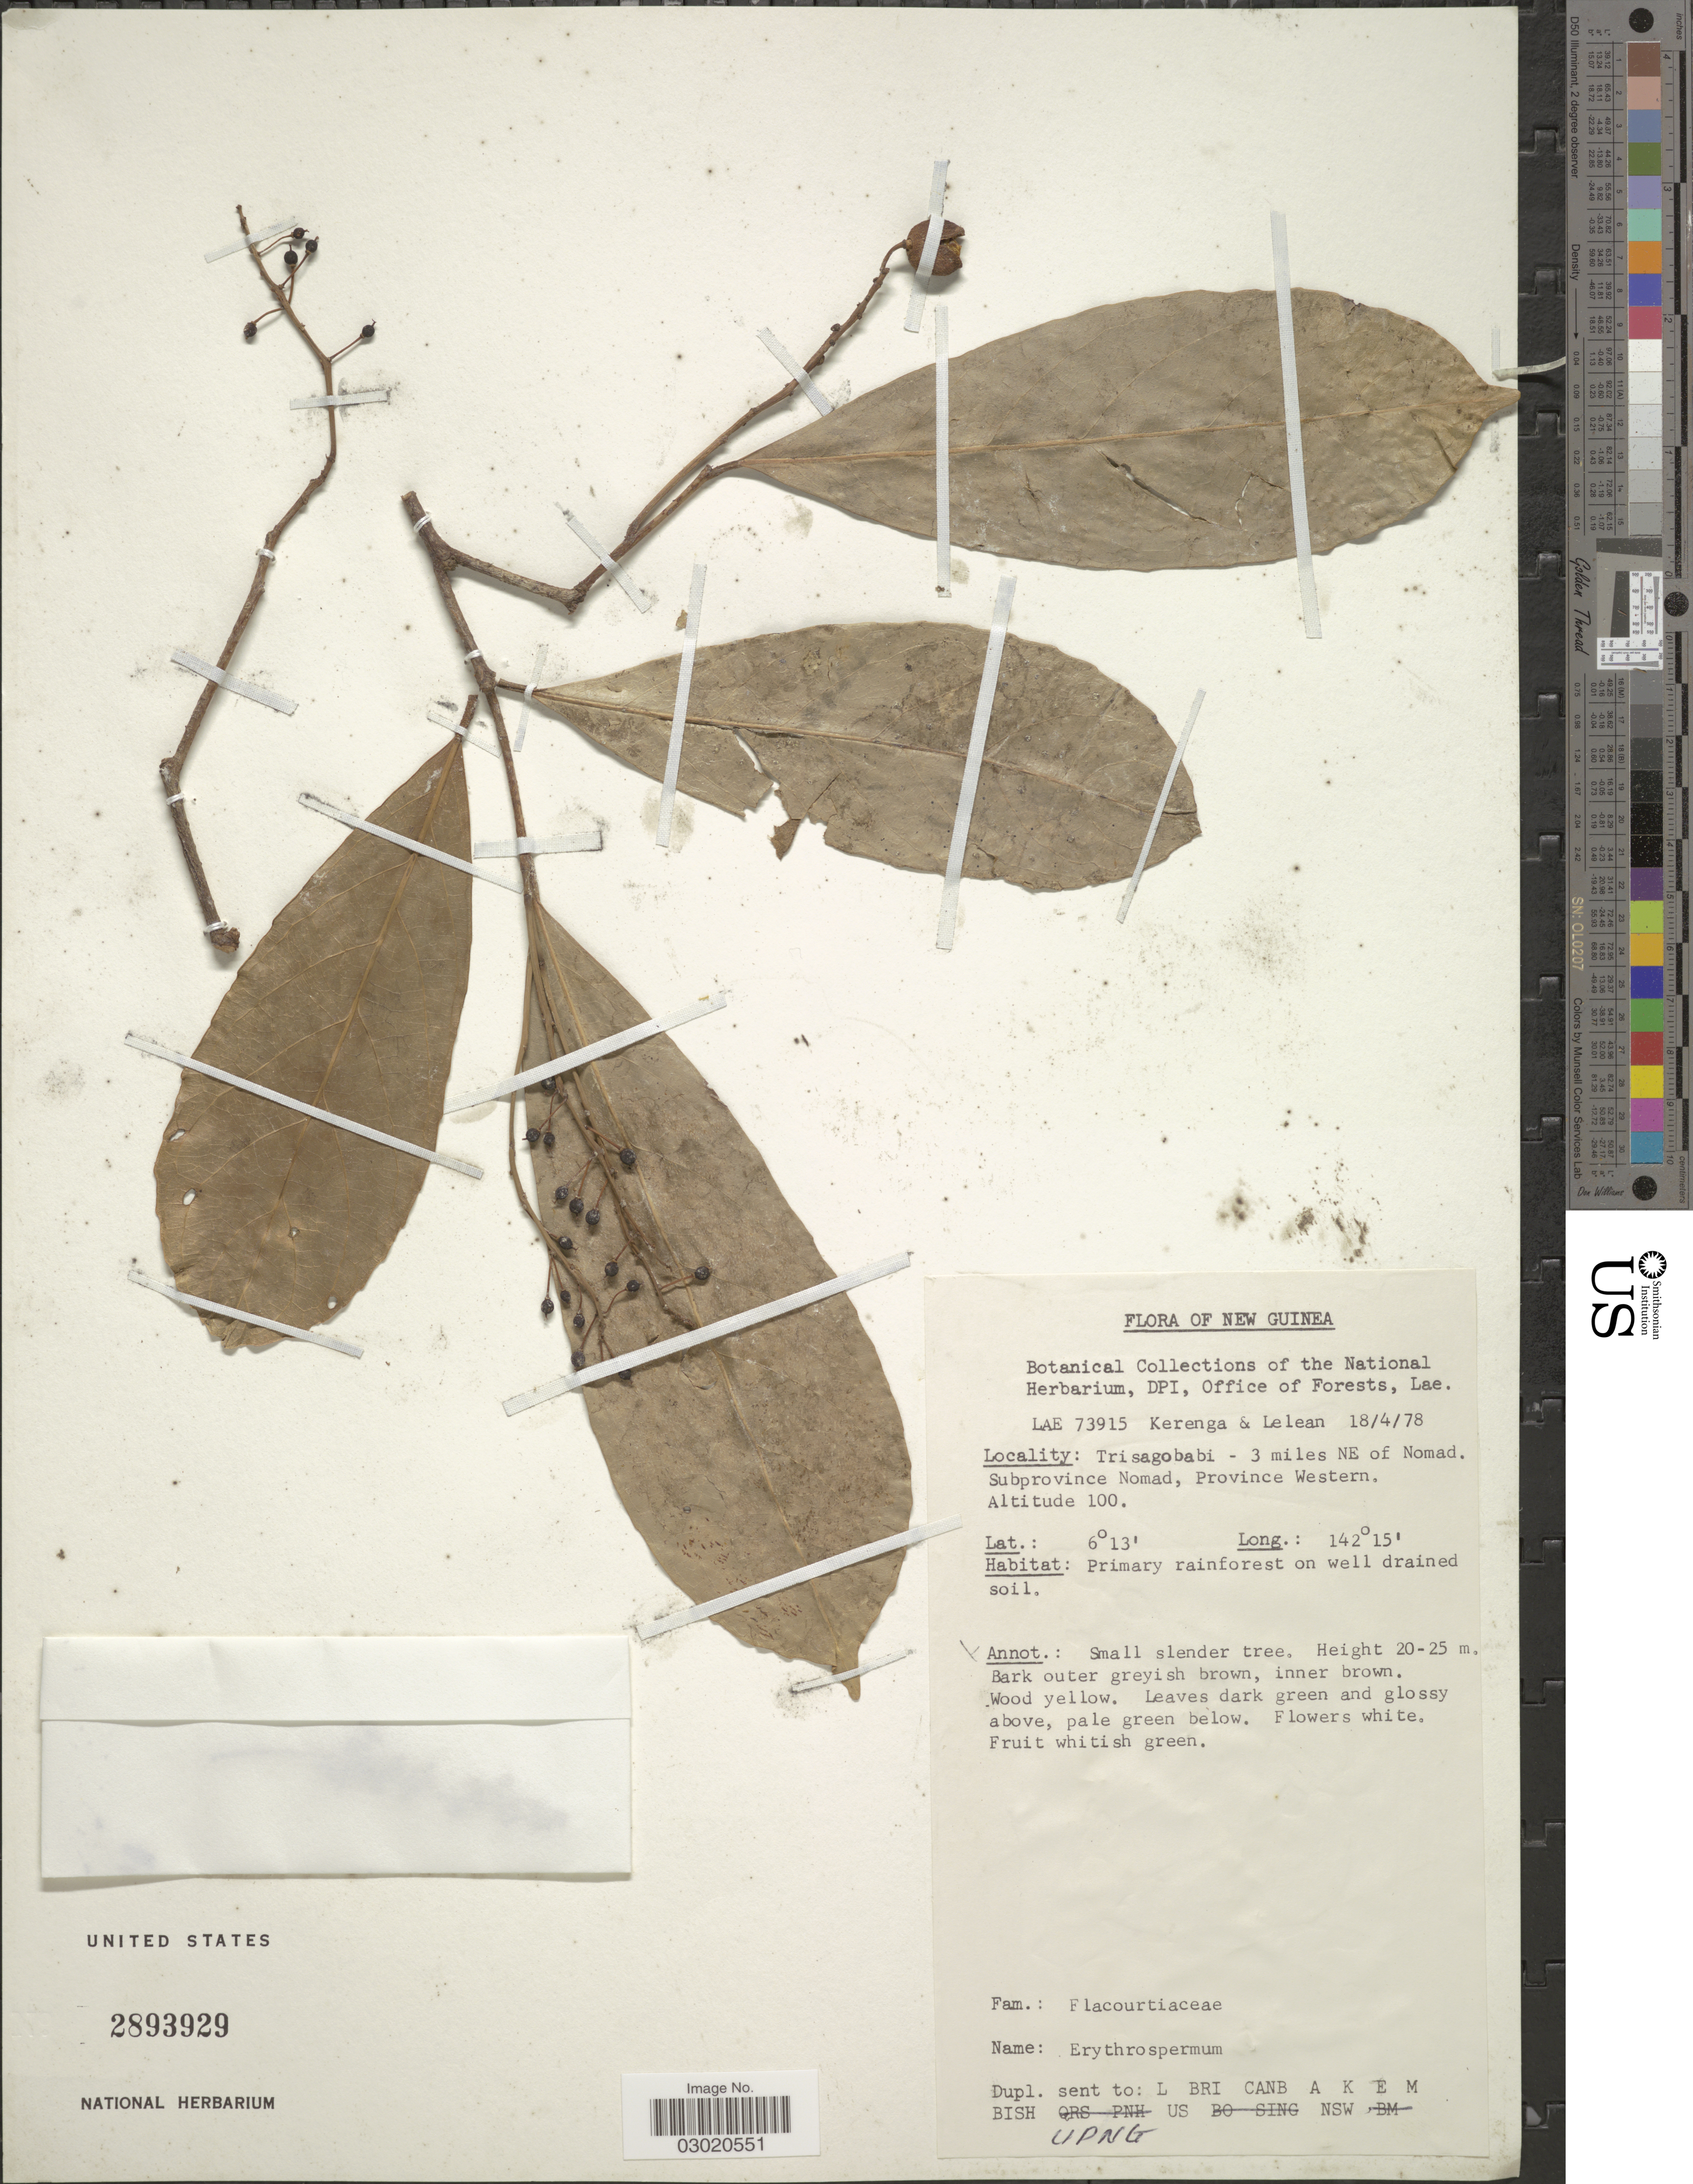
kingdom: Plantae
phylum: Tracheophyta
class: Magnoliopsida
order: Malpighiales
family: Achariaceae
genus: Erythrospermum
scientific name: Erythrospermum sp.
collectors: -. Kerenga & Lelean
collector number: LAE73915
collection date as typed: Transcribed d/m/y: 18/4/78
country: Papua New Guinea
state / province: Manus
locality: New Guinea, Trisagobabi - 3 miles NE of Nomad. Subprovince Nomad, Province Western.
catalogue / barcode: US 2893929